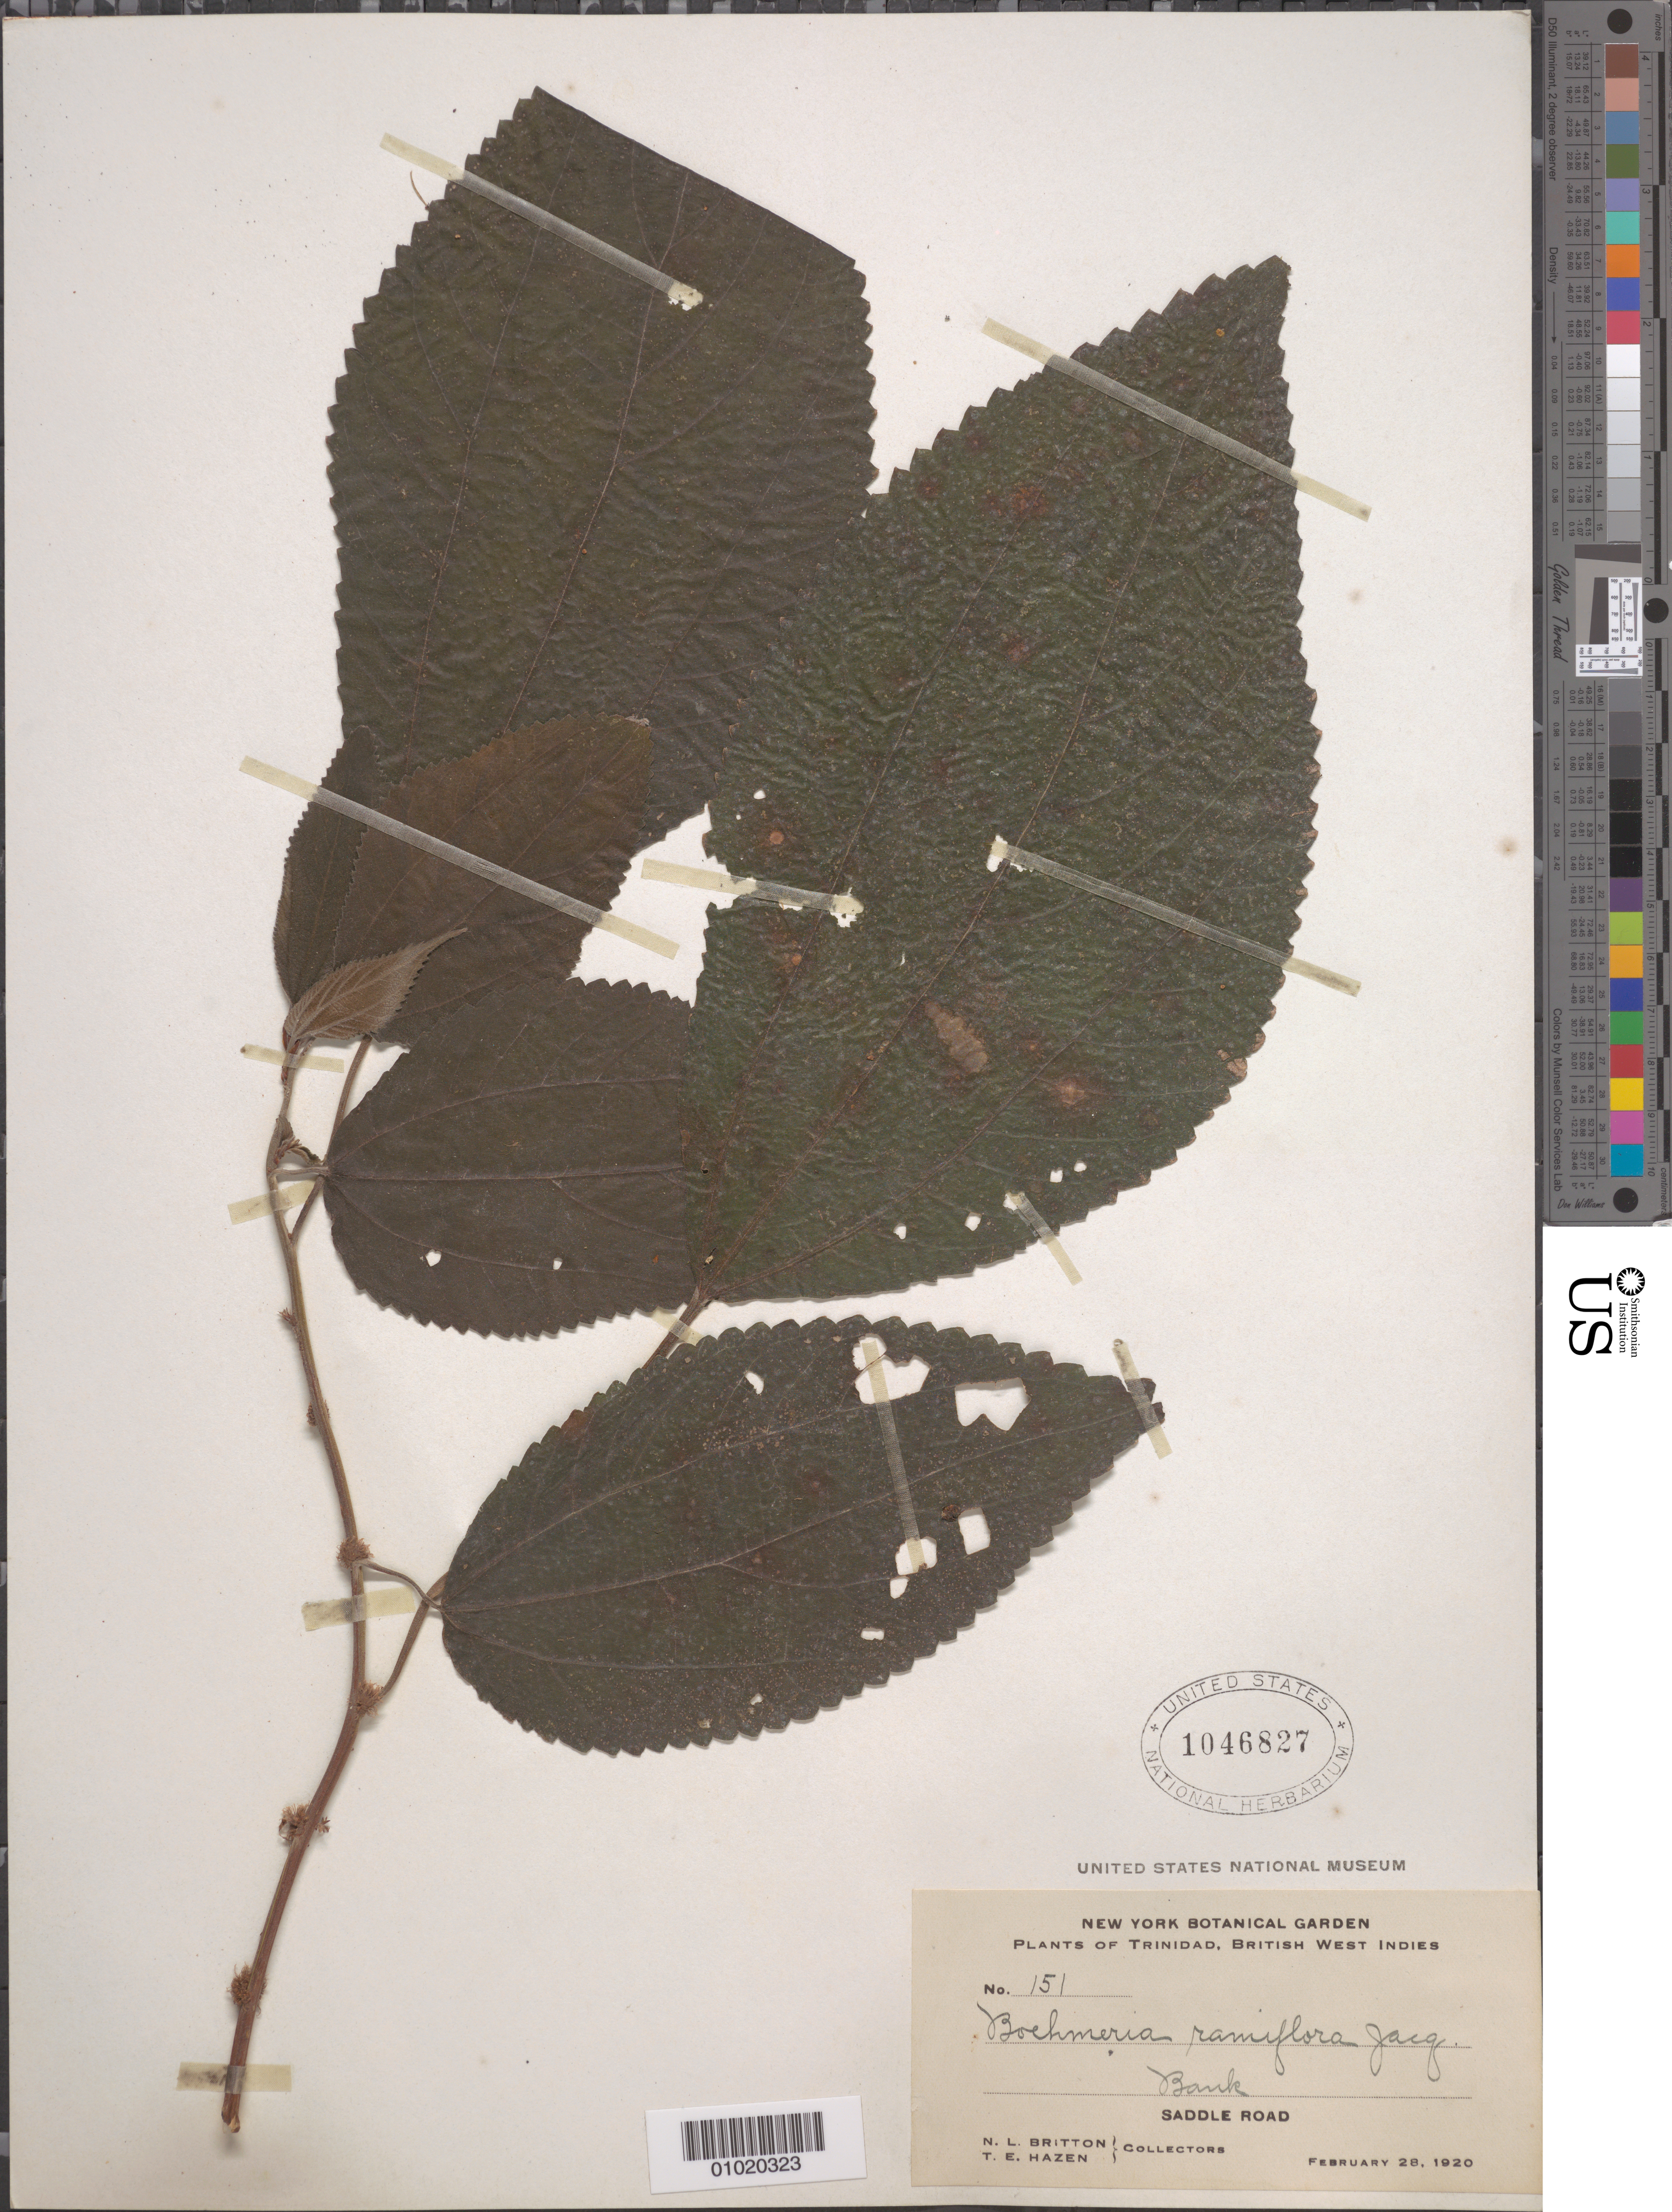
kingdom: Plantae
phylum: Tracheophyta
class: Magnoliopsida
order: Rosales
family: Urticaceae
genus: Boehmeria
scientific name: Boehmeria ramiflora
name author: Jacq.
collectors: N. Britton & T. E. Hazen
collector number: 151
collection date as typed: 28 Feb 1920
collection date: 1920-02-28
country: Trinidad and Tobago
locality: Bank. Saddle Road.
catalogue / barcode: US 1046827